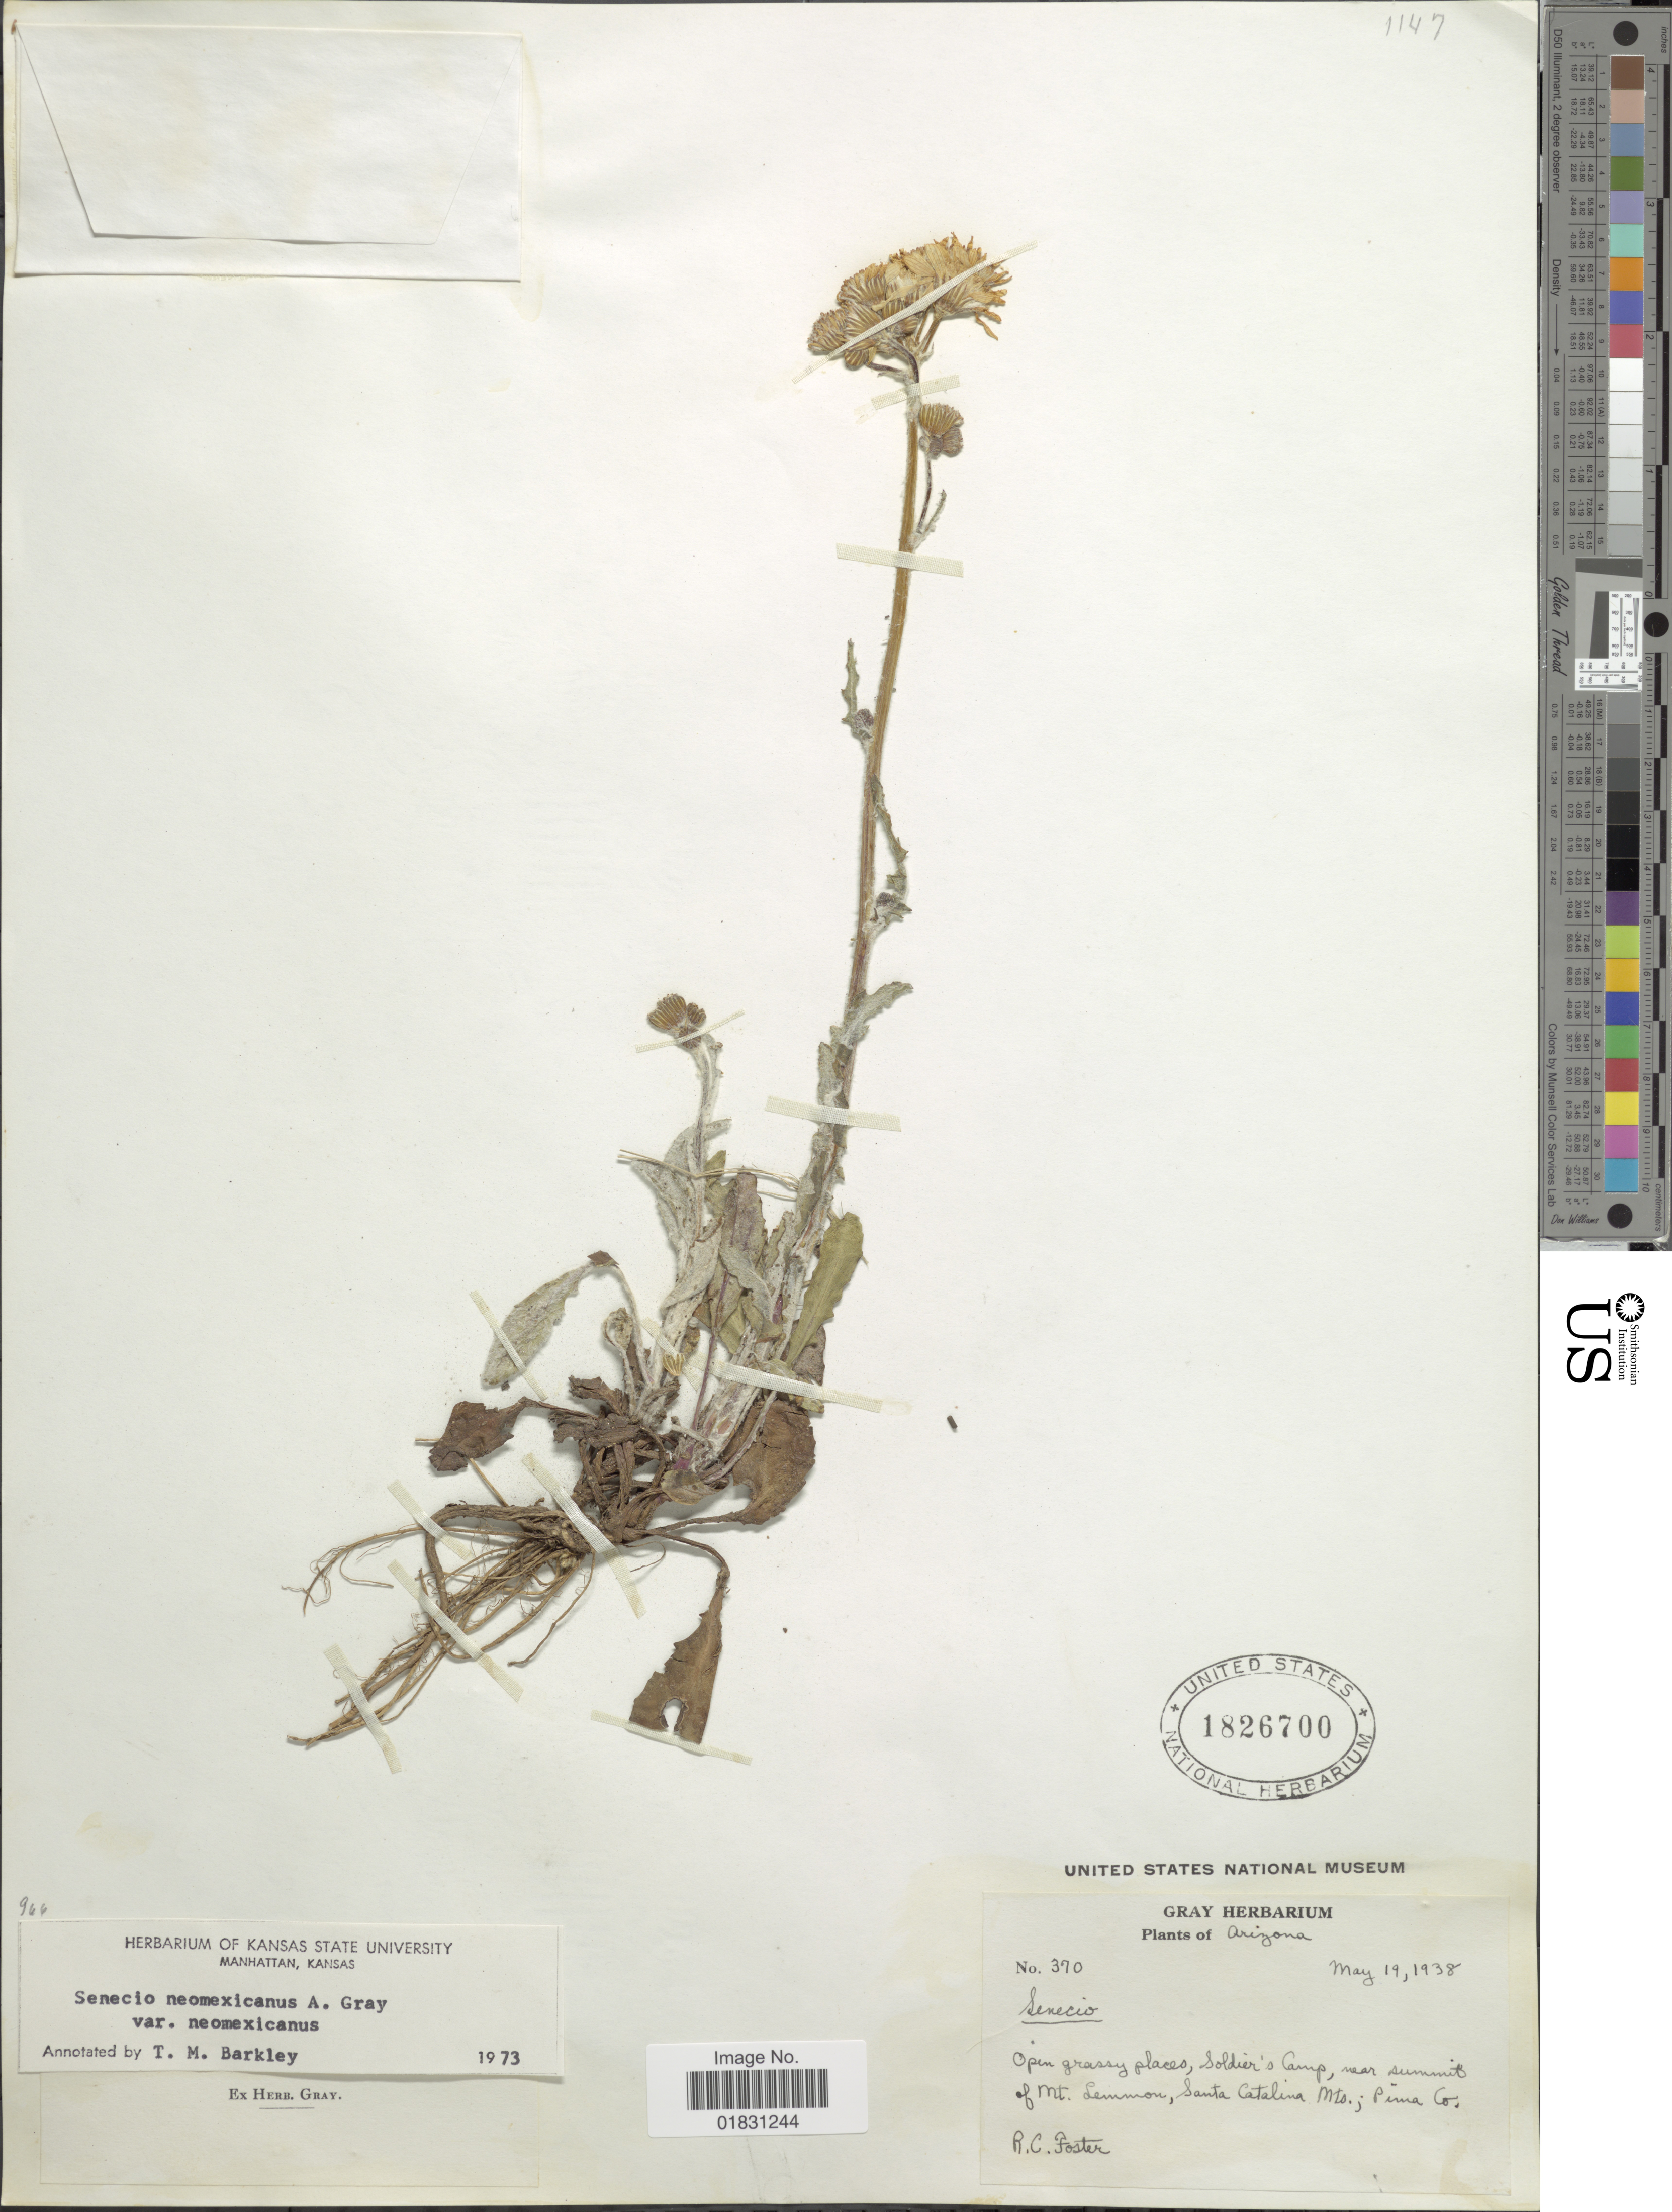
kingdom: Plantae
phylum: Tracheophyta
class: Magnoliopsida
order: Asterales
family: Asteraceae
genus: Packera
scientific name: Packera neomexicana var. neomexicana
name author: (A. Gray) W.A. Weber & Á. Löve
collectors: R. C. Foster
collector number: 370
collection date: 1938-05-19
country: United States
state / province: Arizona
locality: Open grasy places, Soldier's Camp, near summit of Mt Lemmon, Santa Catalina Mts; Pina Co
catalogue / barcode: US 1826700